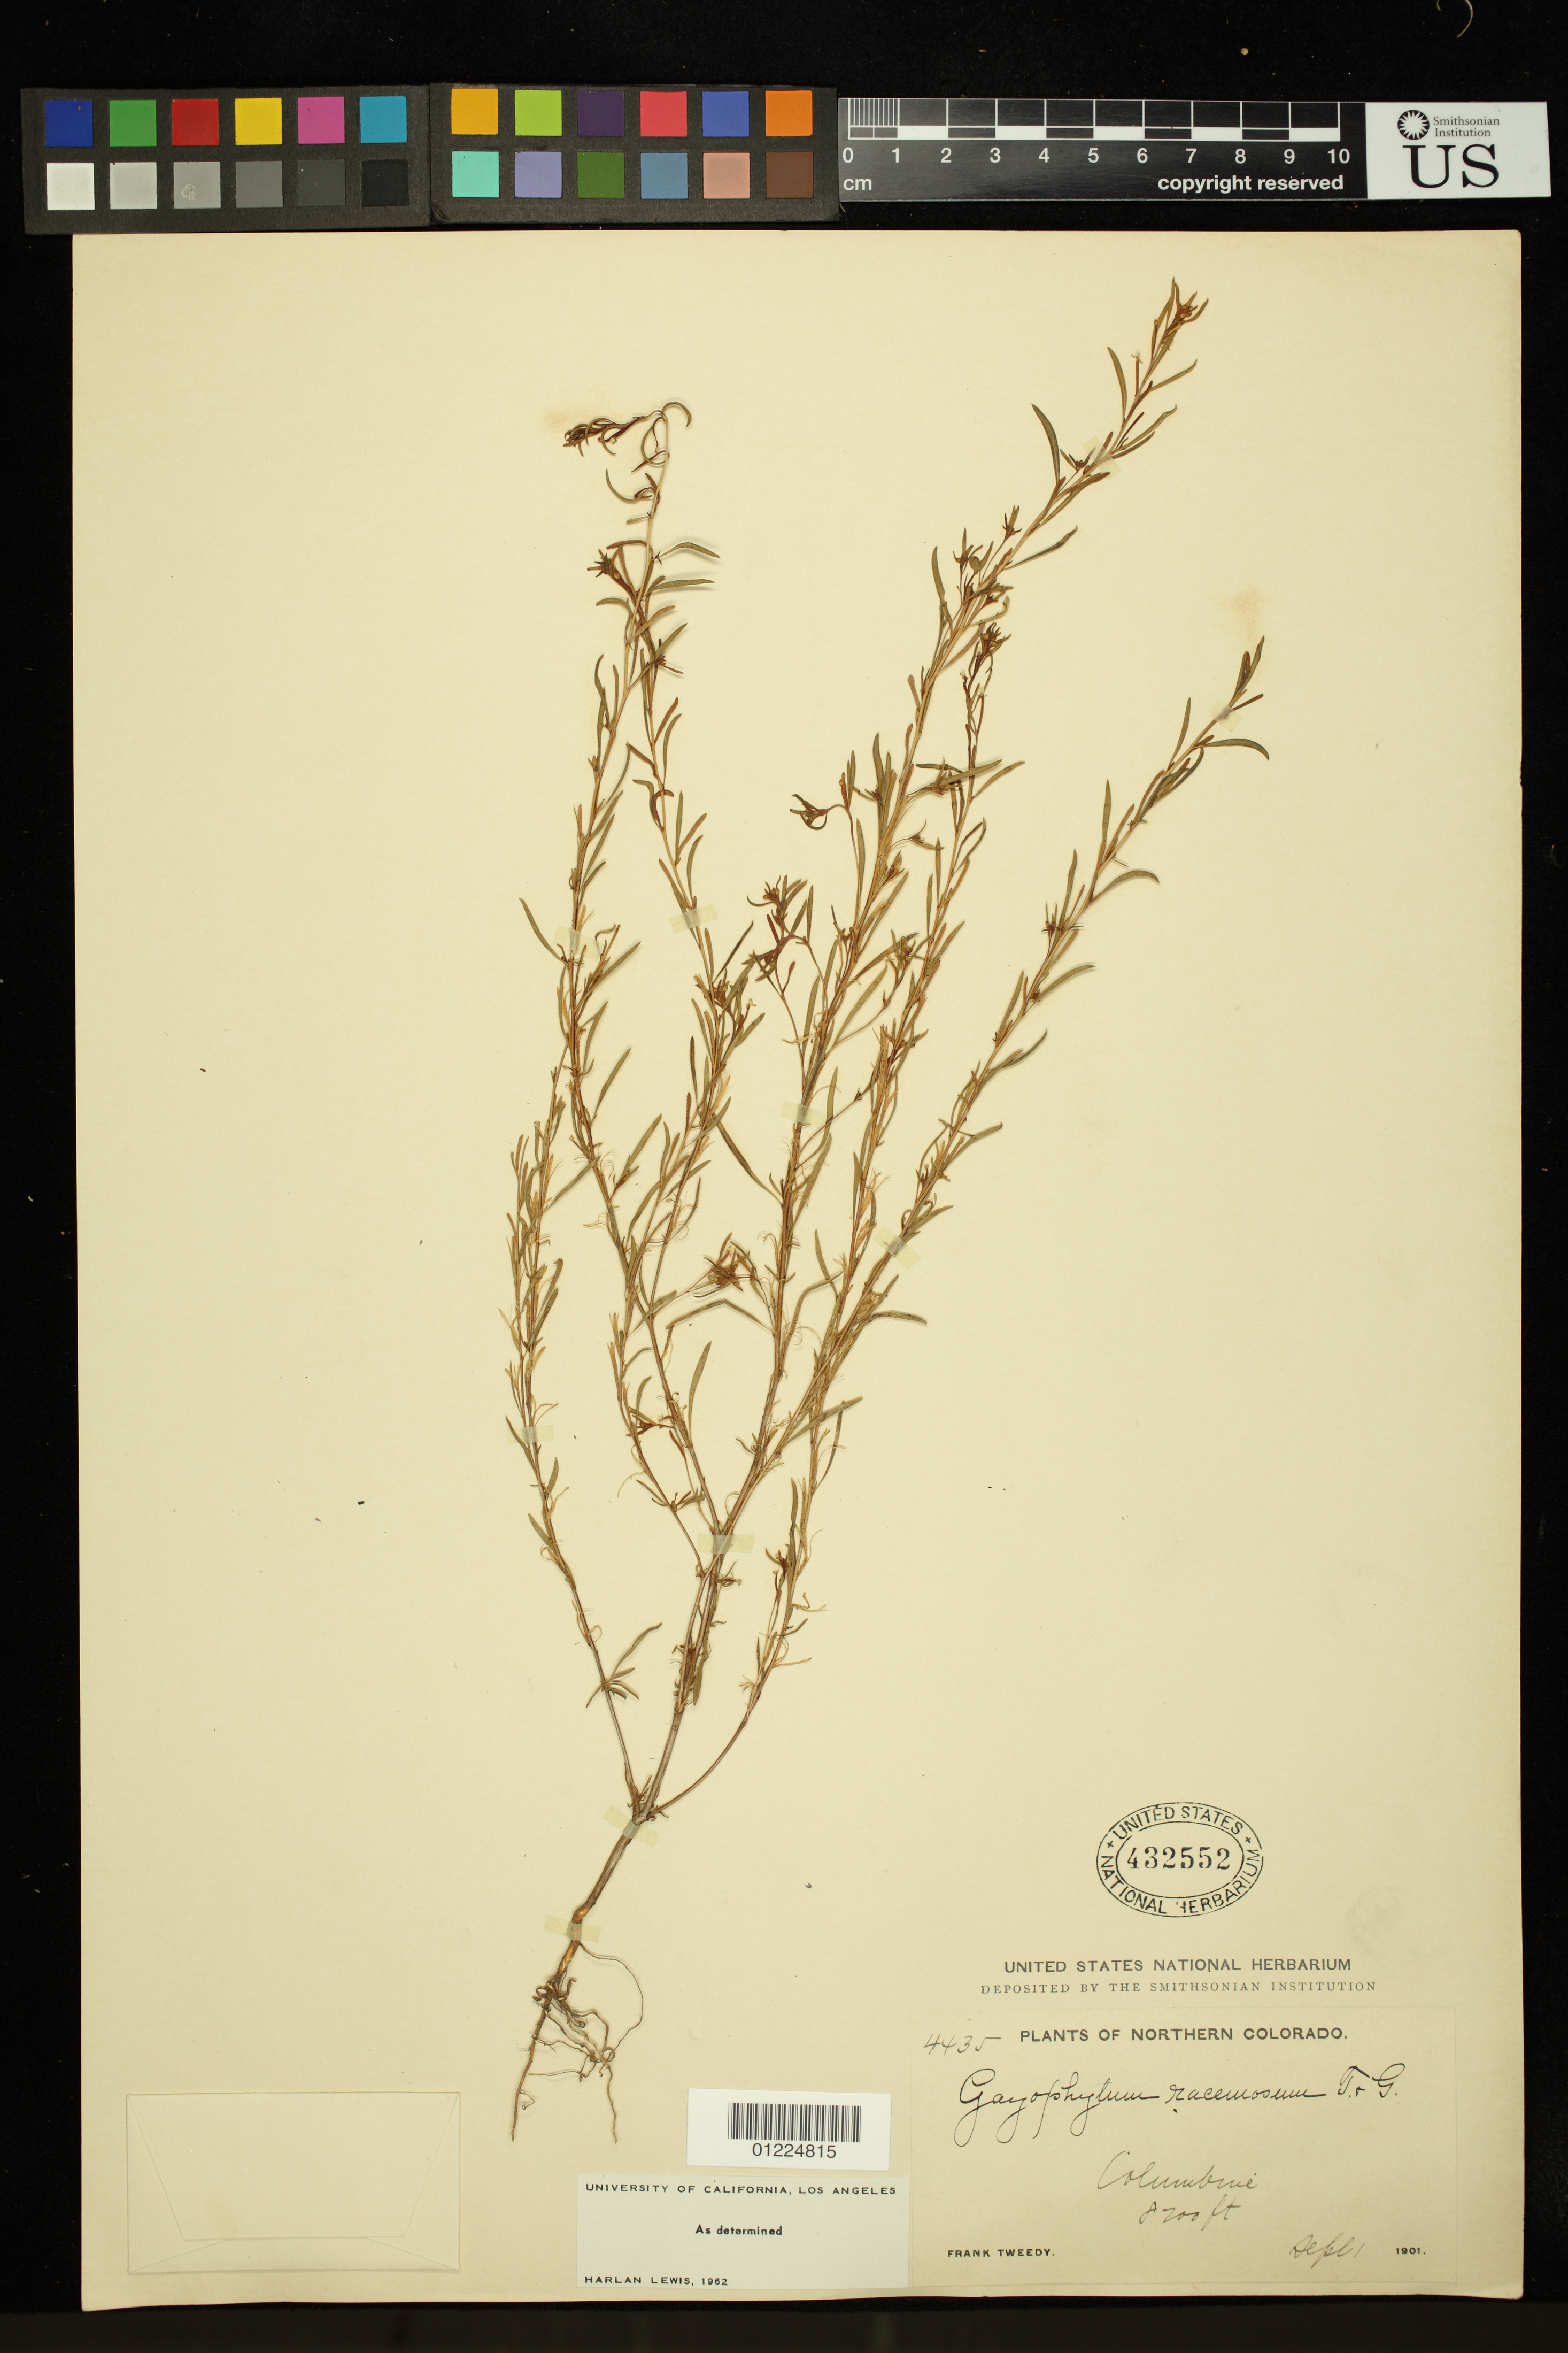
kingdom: Plantae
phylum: Tracheophyta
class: Magnoliopsida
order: Myrtales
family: Onagraceae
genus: Gayophytum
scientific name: Gayophytum racemosum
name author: Torr. & A. Gray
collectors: F. Tweedy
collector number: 4435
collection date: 1901-09-01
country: United States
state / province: Colorado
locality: Columbine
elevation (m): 2499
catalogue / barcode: US 432552